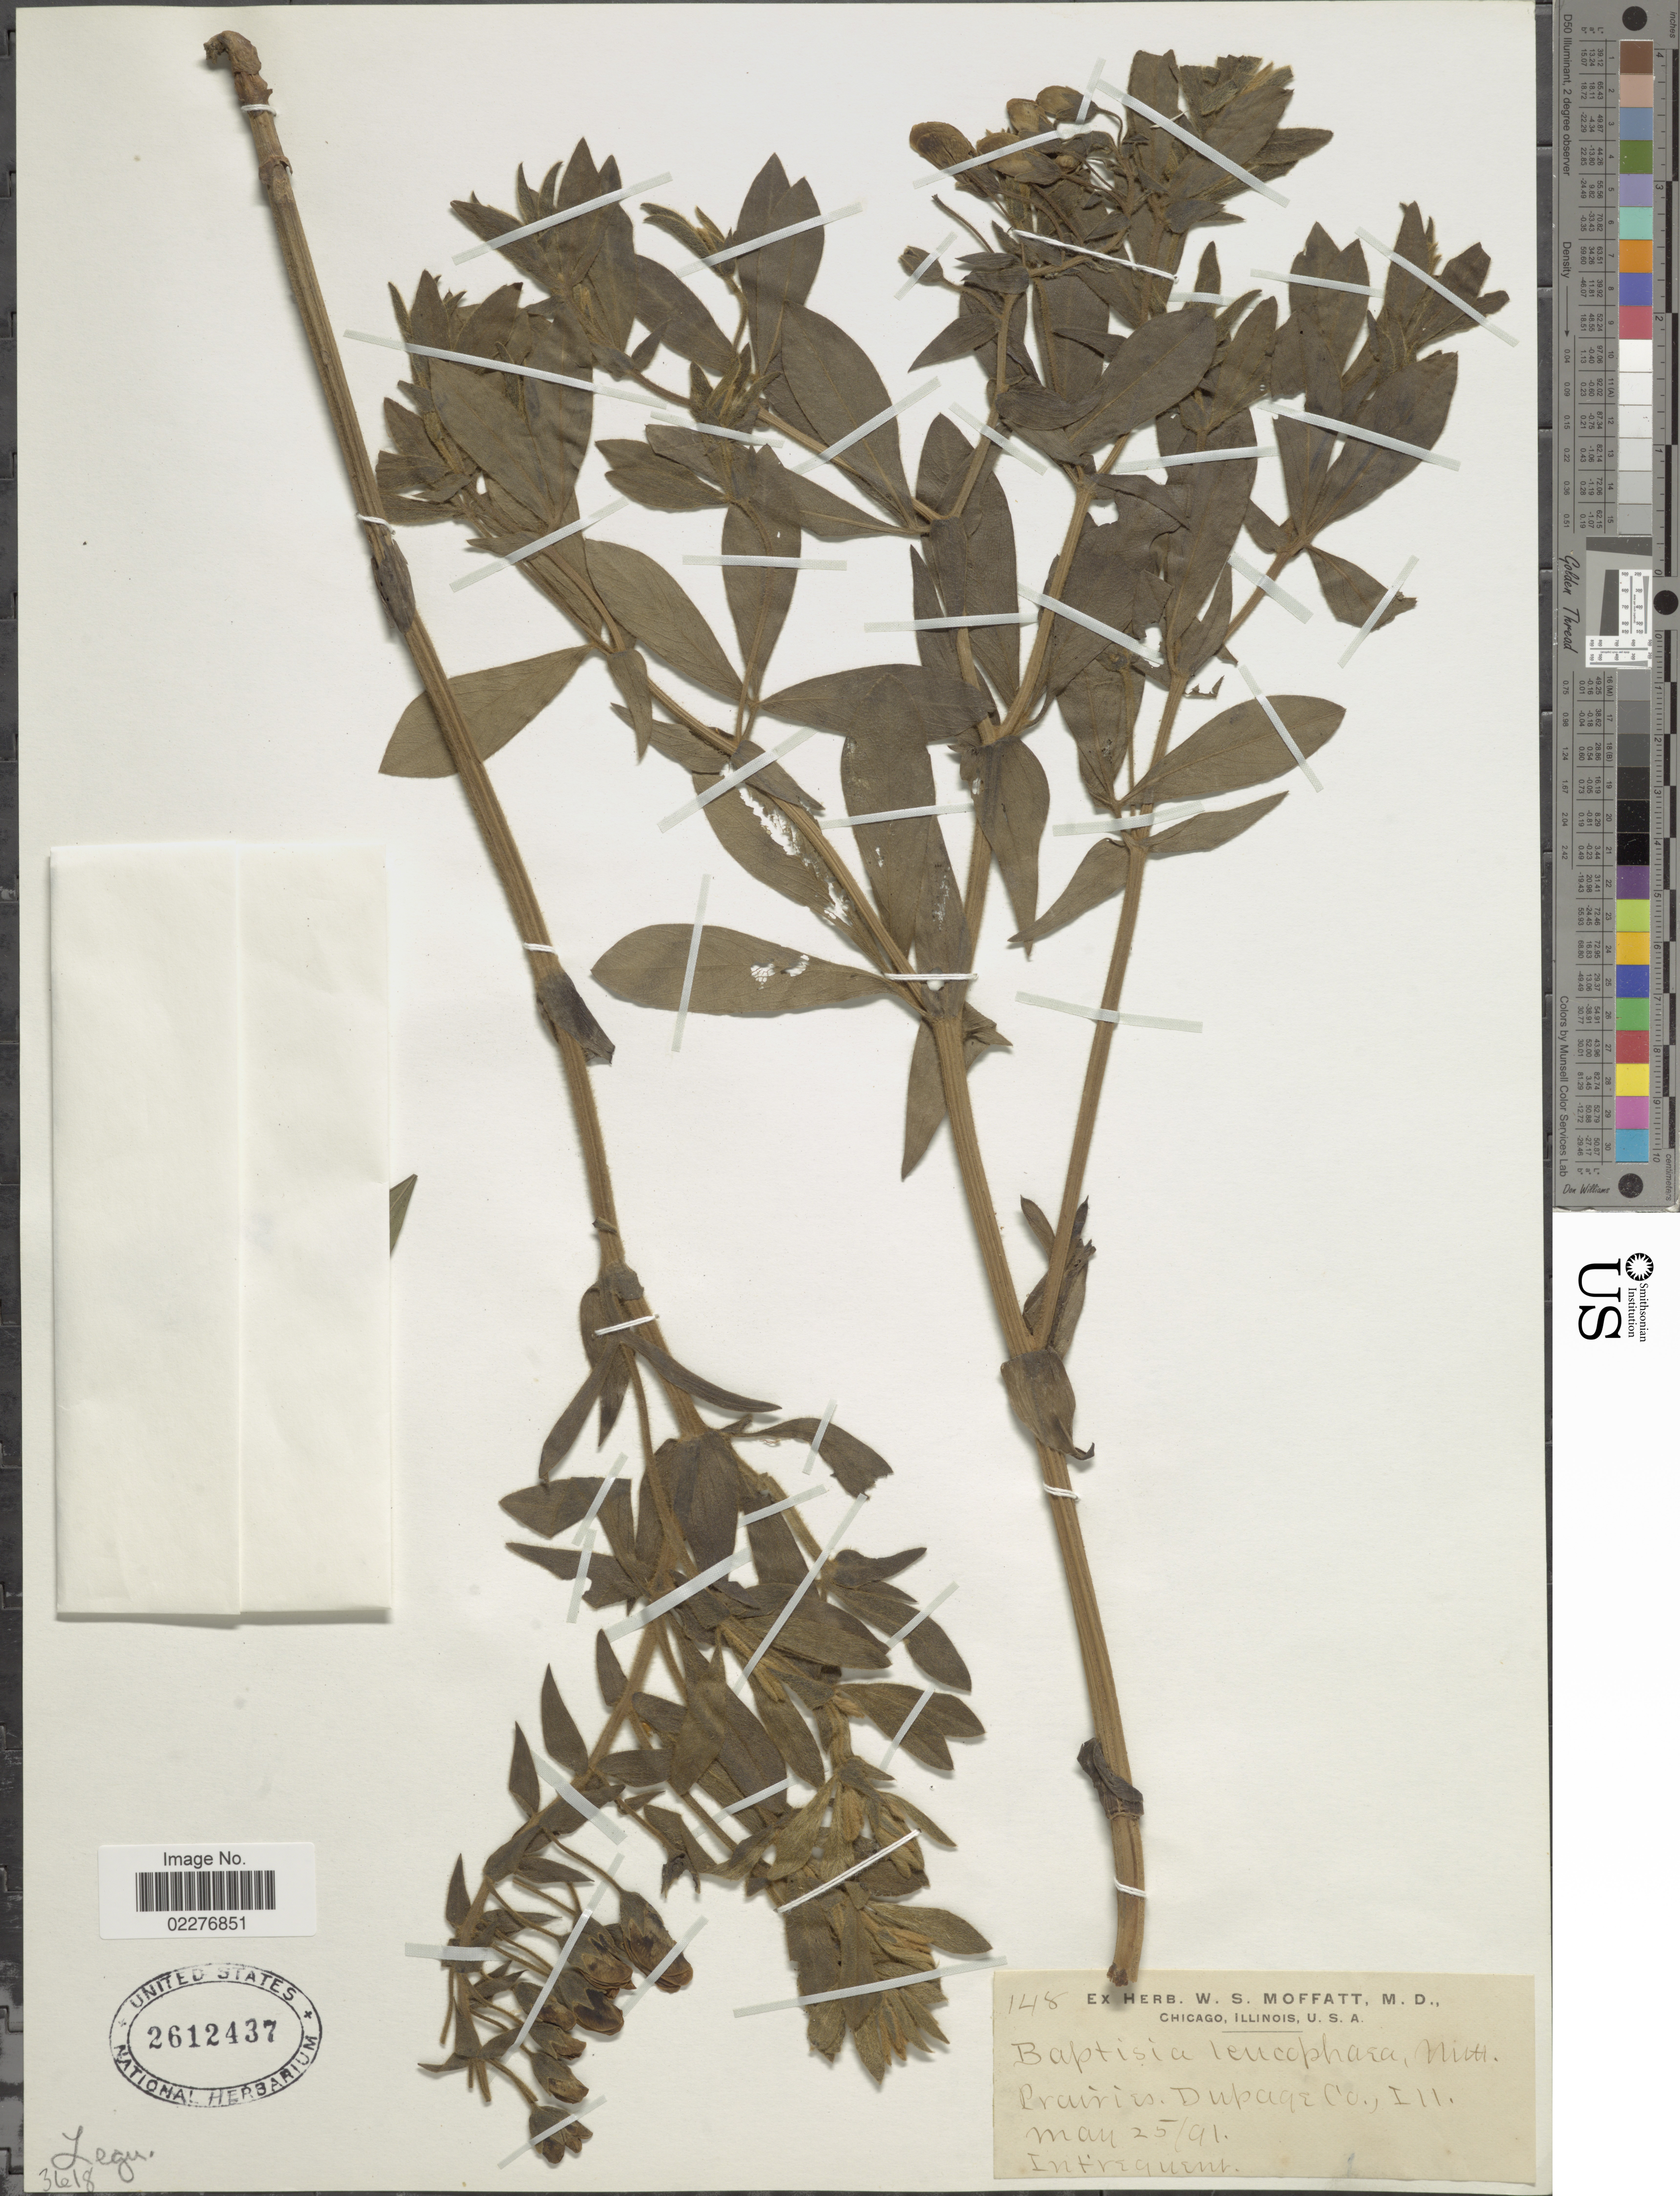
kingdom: Plantae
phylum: Tracheophyta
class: Magnoliopsida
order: Fabales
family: Fabaceae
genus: Baptisia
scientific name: Baptisia leucophaea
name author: Nutt.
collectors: ex herb. W. S. Moffatt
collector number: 148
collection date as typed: Transcribed d/m/y: 25/5/91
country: United States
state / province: Illinois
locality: Prairies, Dupage Co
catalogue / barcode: US 2612437